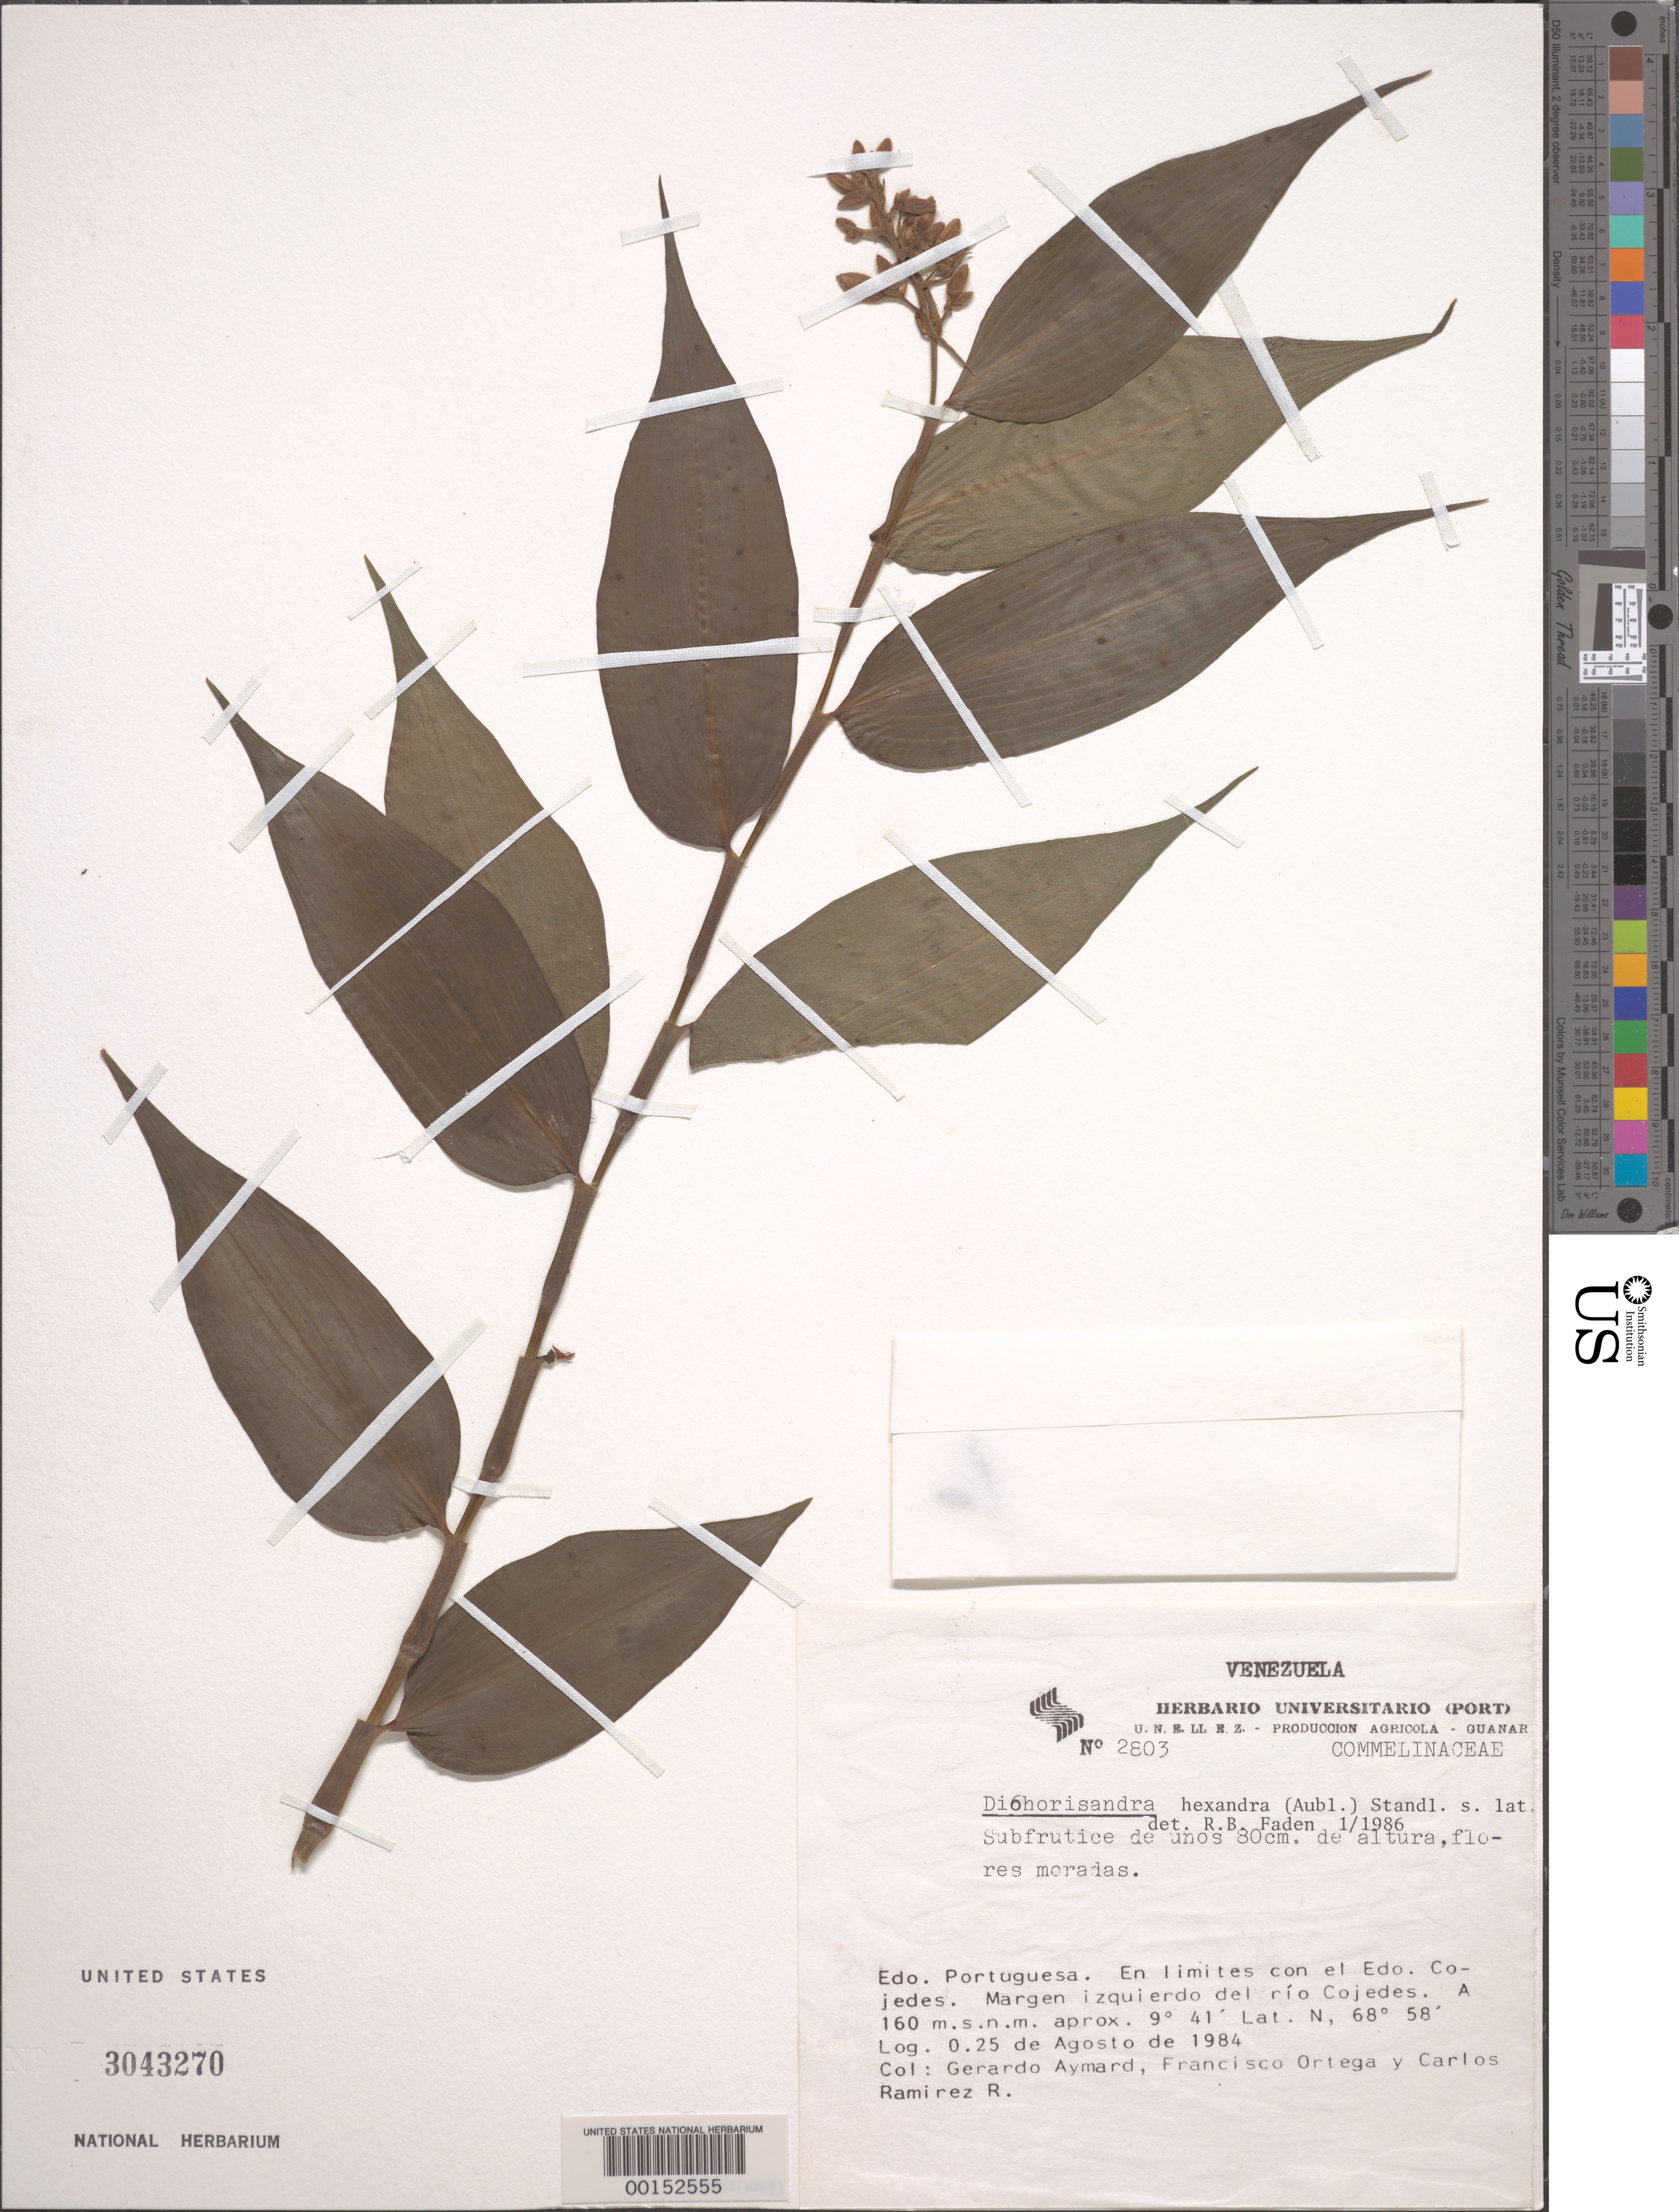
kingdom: Plantae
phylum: Tracheophyta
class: Liliopsida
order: Commelinales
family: Commelinaceae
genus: Dichorisandra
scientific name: Dichorisandra hexandra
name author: (Aubl.) Standl.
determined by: Faden, Robert B., (US), Smithsonian Institution - National Museum of Natural History (UNITED STATES)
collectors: G. A. Aymard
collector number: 2803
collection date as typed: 25 Aug 1984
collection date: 1984-08-25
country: Venezuela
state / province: Portuguesa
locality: Rio cojedes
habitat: Riverbank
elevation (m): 160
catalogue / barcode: US 3043270